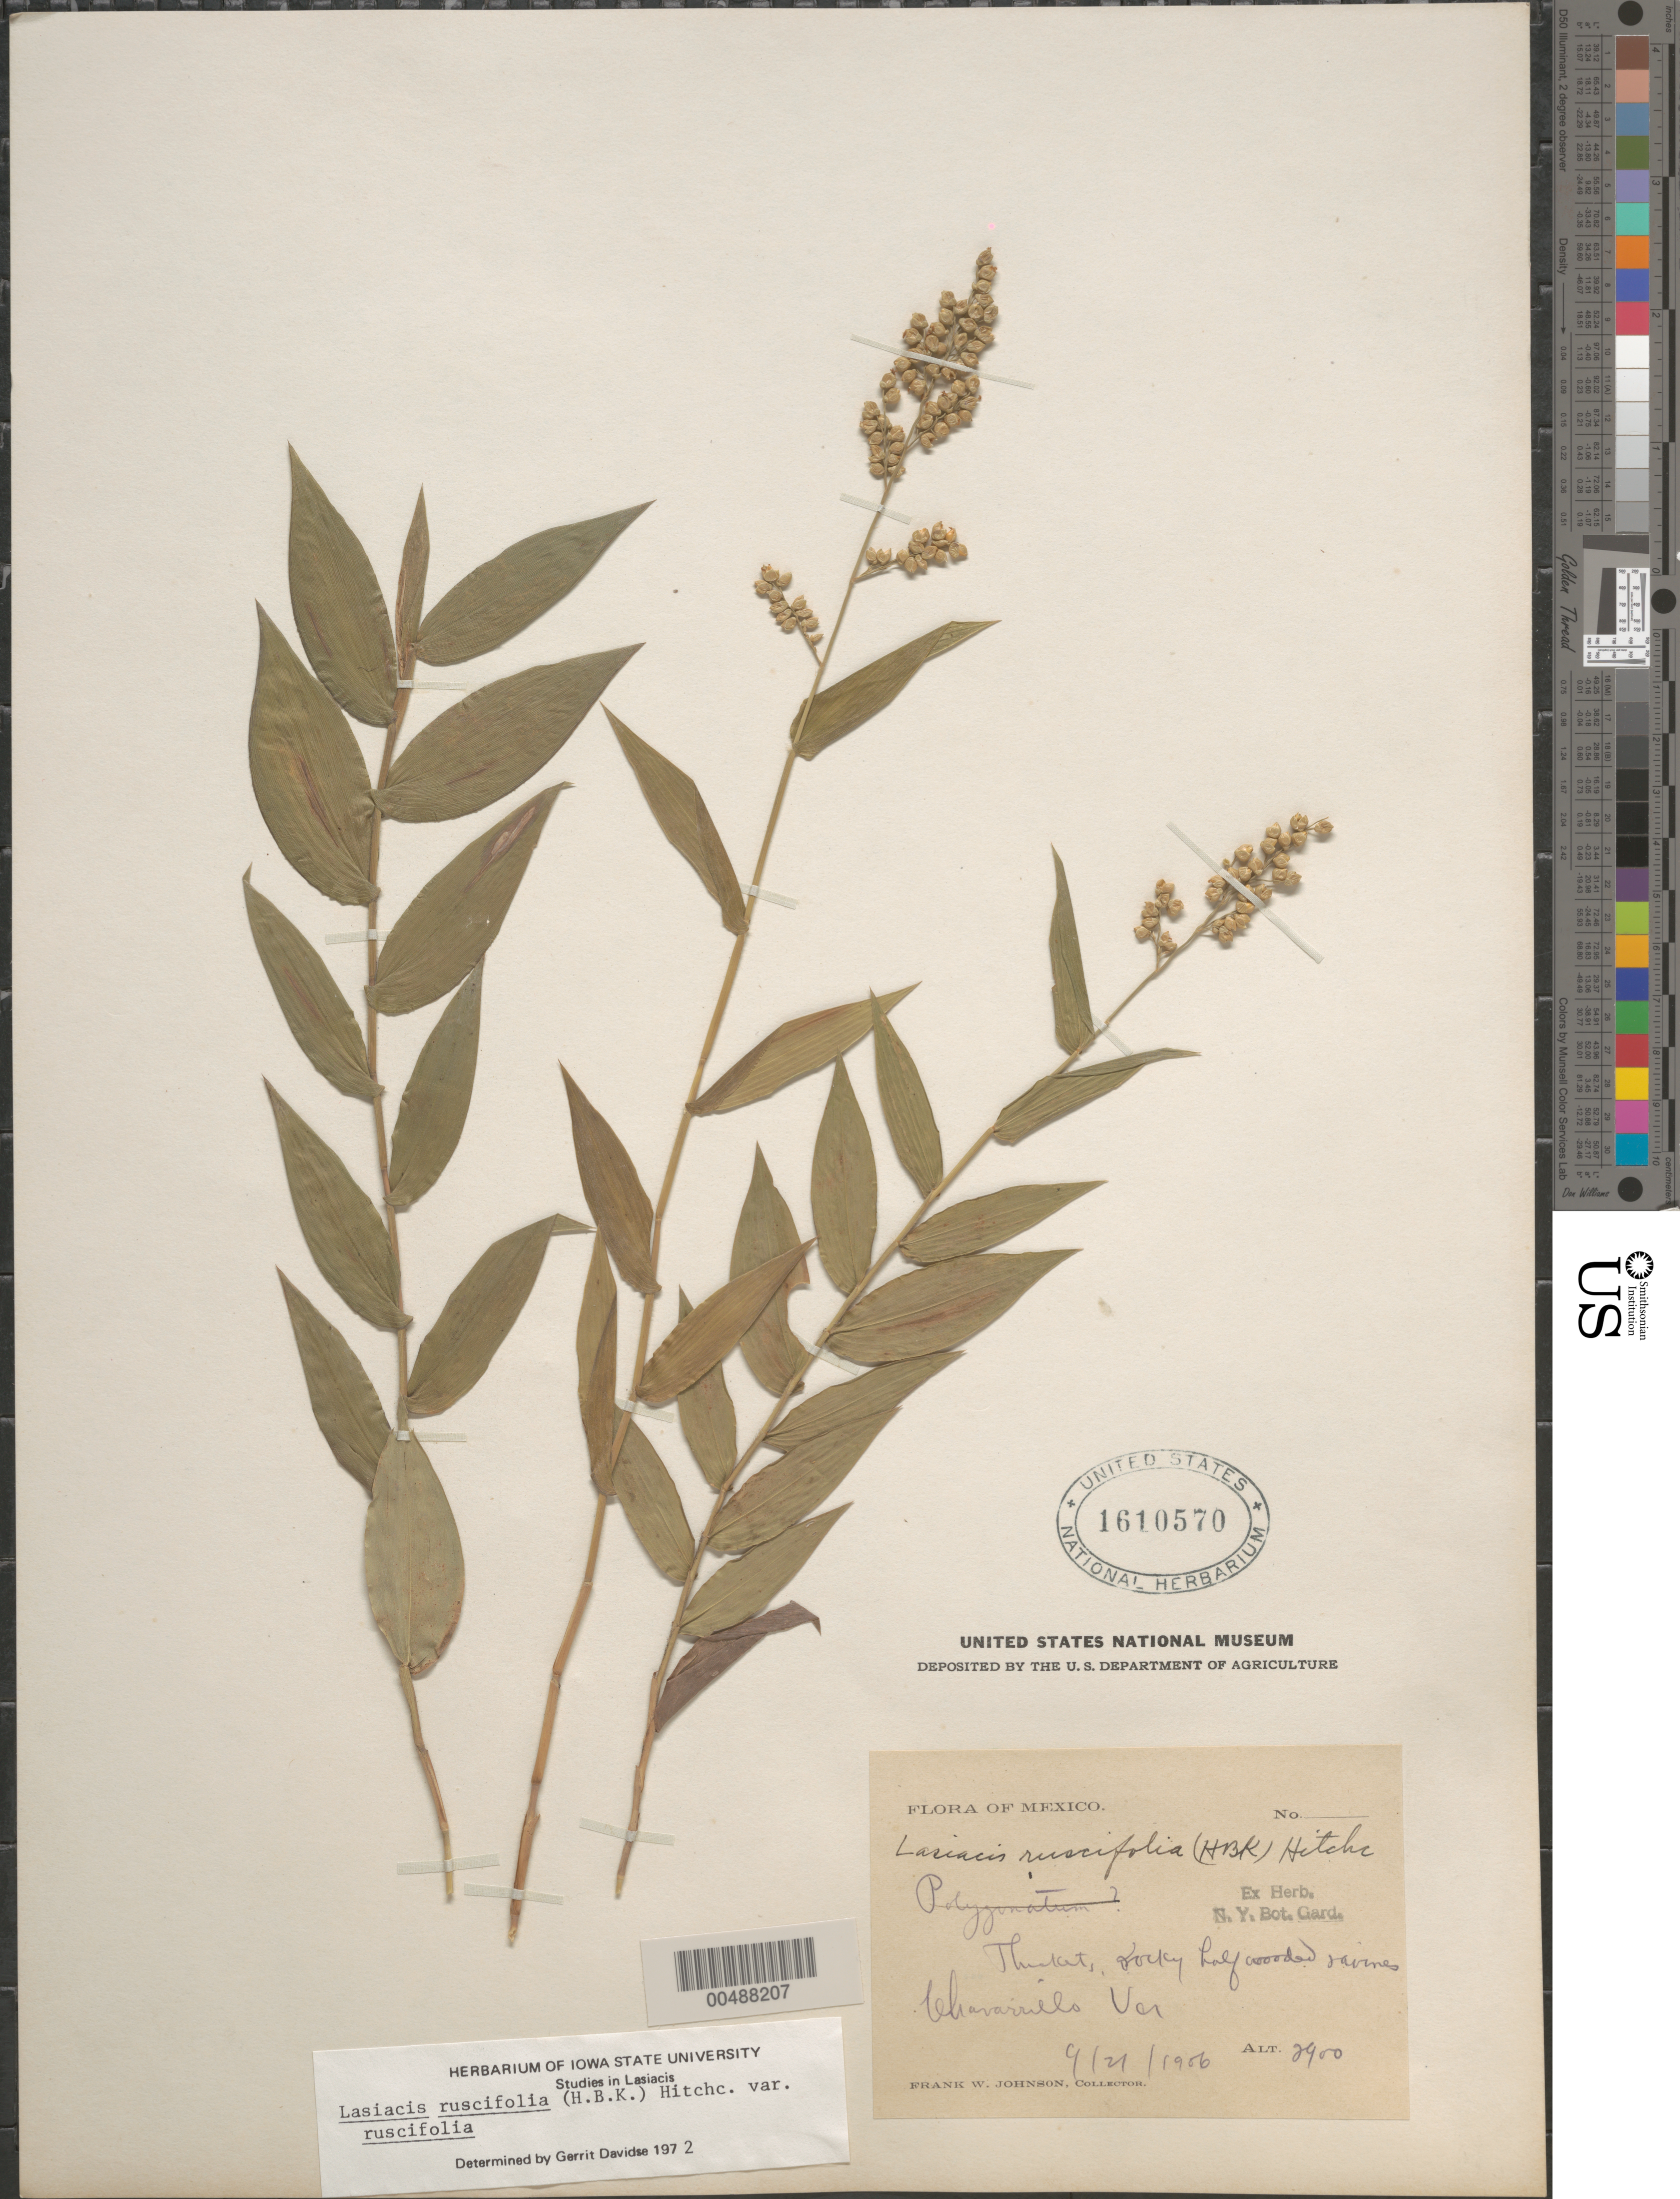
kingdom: Plantae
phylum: Tracheophyta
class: Liliopsida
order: Poales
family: Poaceae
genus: Lasiacis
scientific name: Lasiacis ruscifolia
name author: (Kunth) Hitchc.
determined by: Davidse, Gerrit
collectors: F. W. Johnson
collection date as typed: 21 Sep 1956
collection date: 1956-09-21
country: Mexico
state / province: Veracruz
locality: Chararrillo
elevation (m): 2900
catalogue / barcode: US 1610570